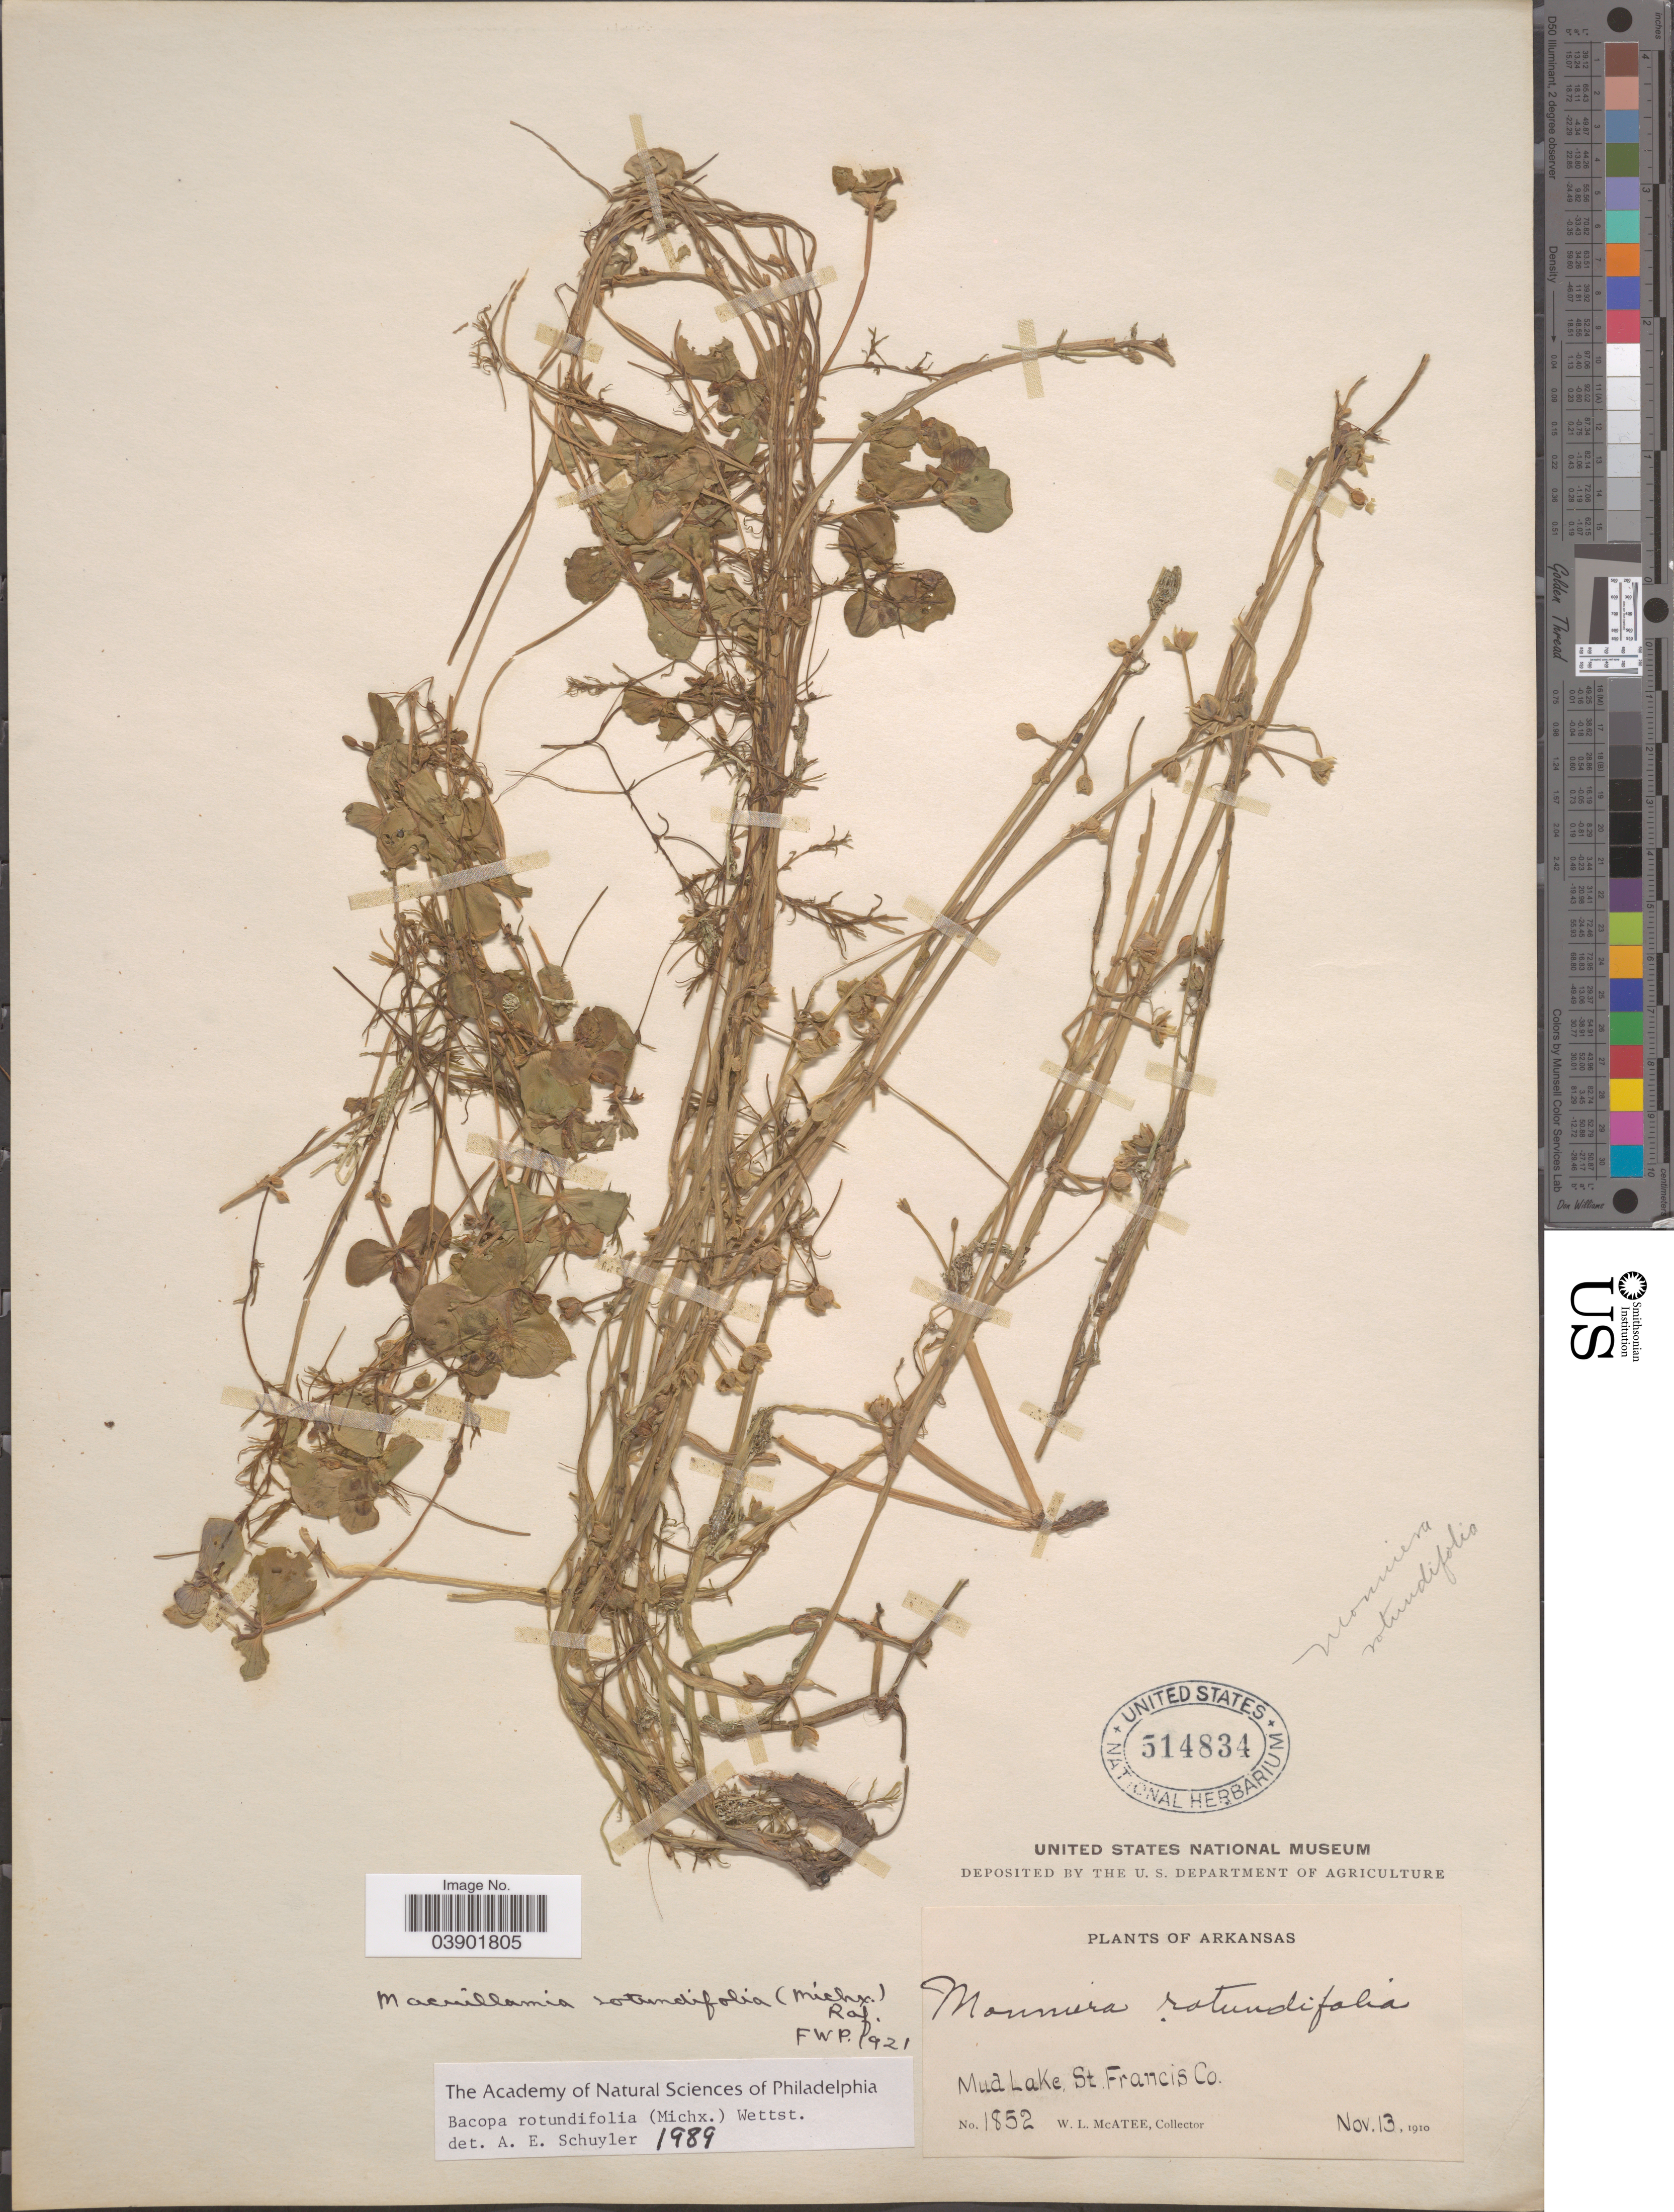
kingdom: Plantae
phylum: Tracheophyta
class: Magnoliopsida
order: Lamiales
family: Plantaginaceae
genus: Bacopa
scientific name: Bacopa rotundifolia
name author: (Michx.) Wettst.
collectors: W. McAtee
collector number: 1852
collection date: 1910-11-13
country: United States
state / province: Arkansas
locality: Mud Lake, St. Francis Co.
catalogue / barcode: US 514834